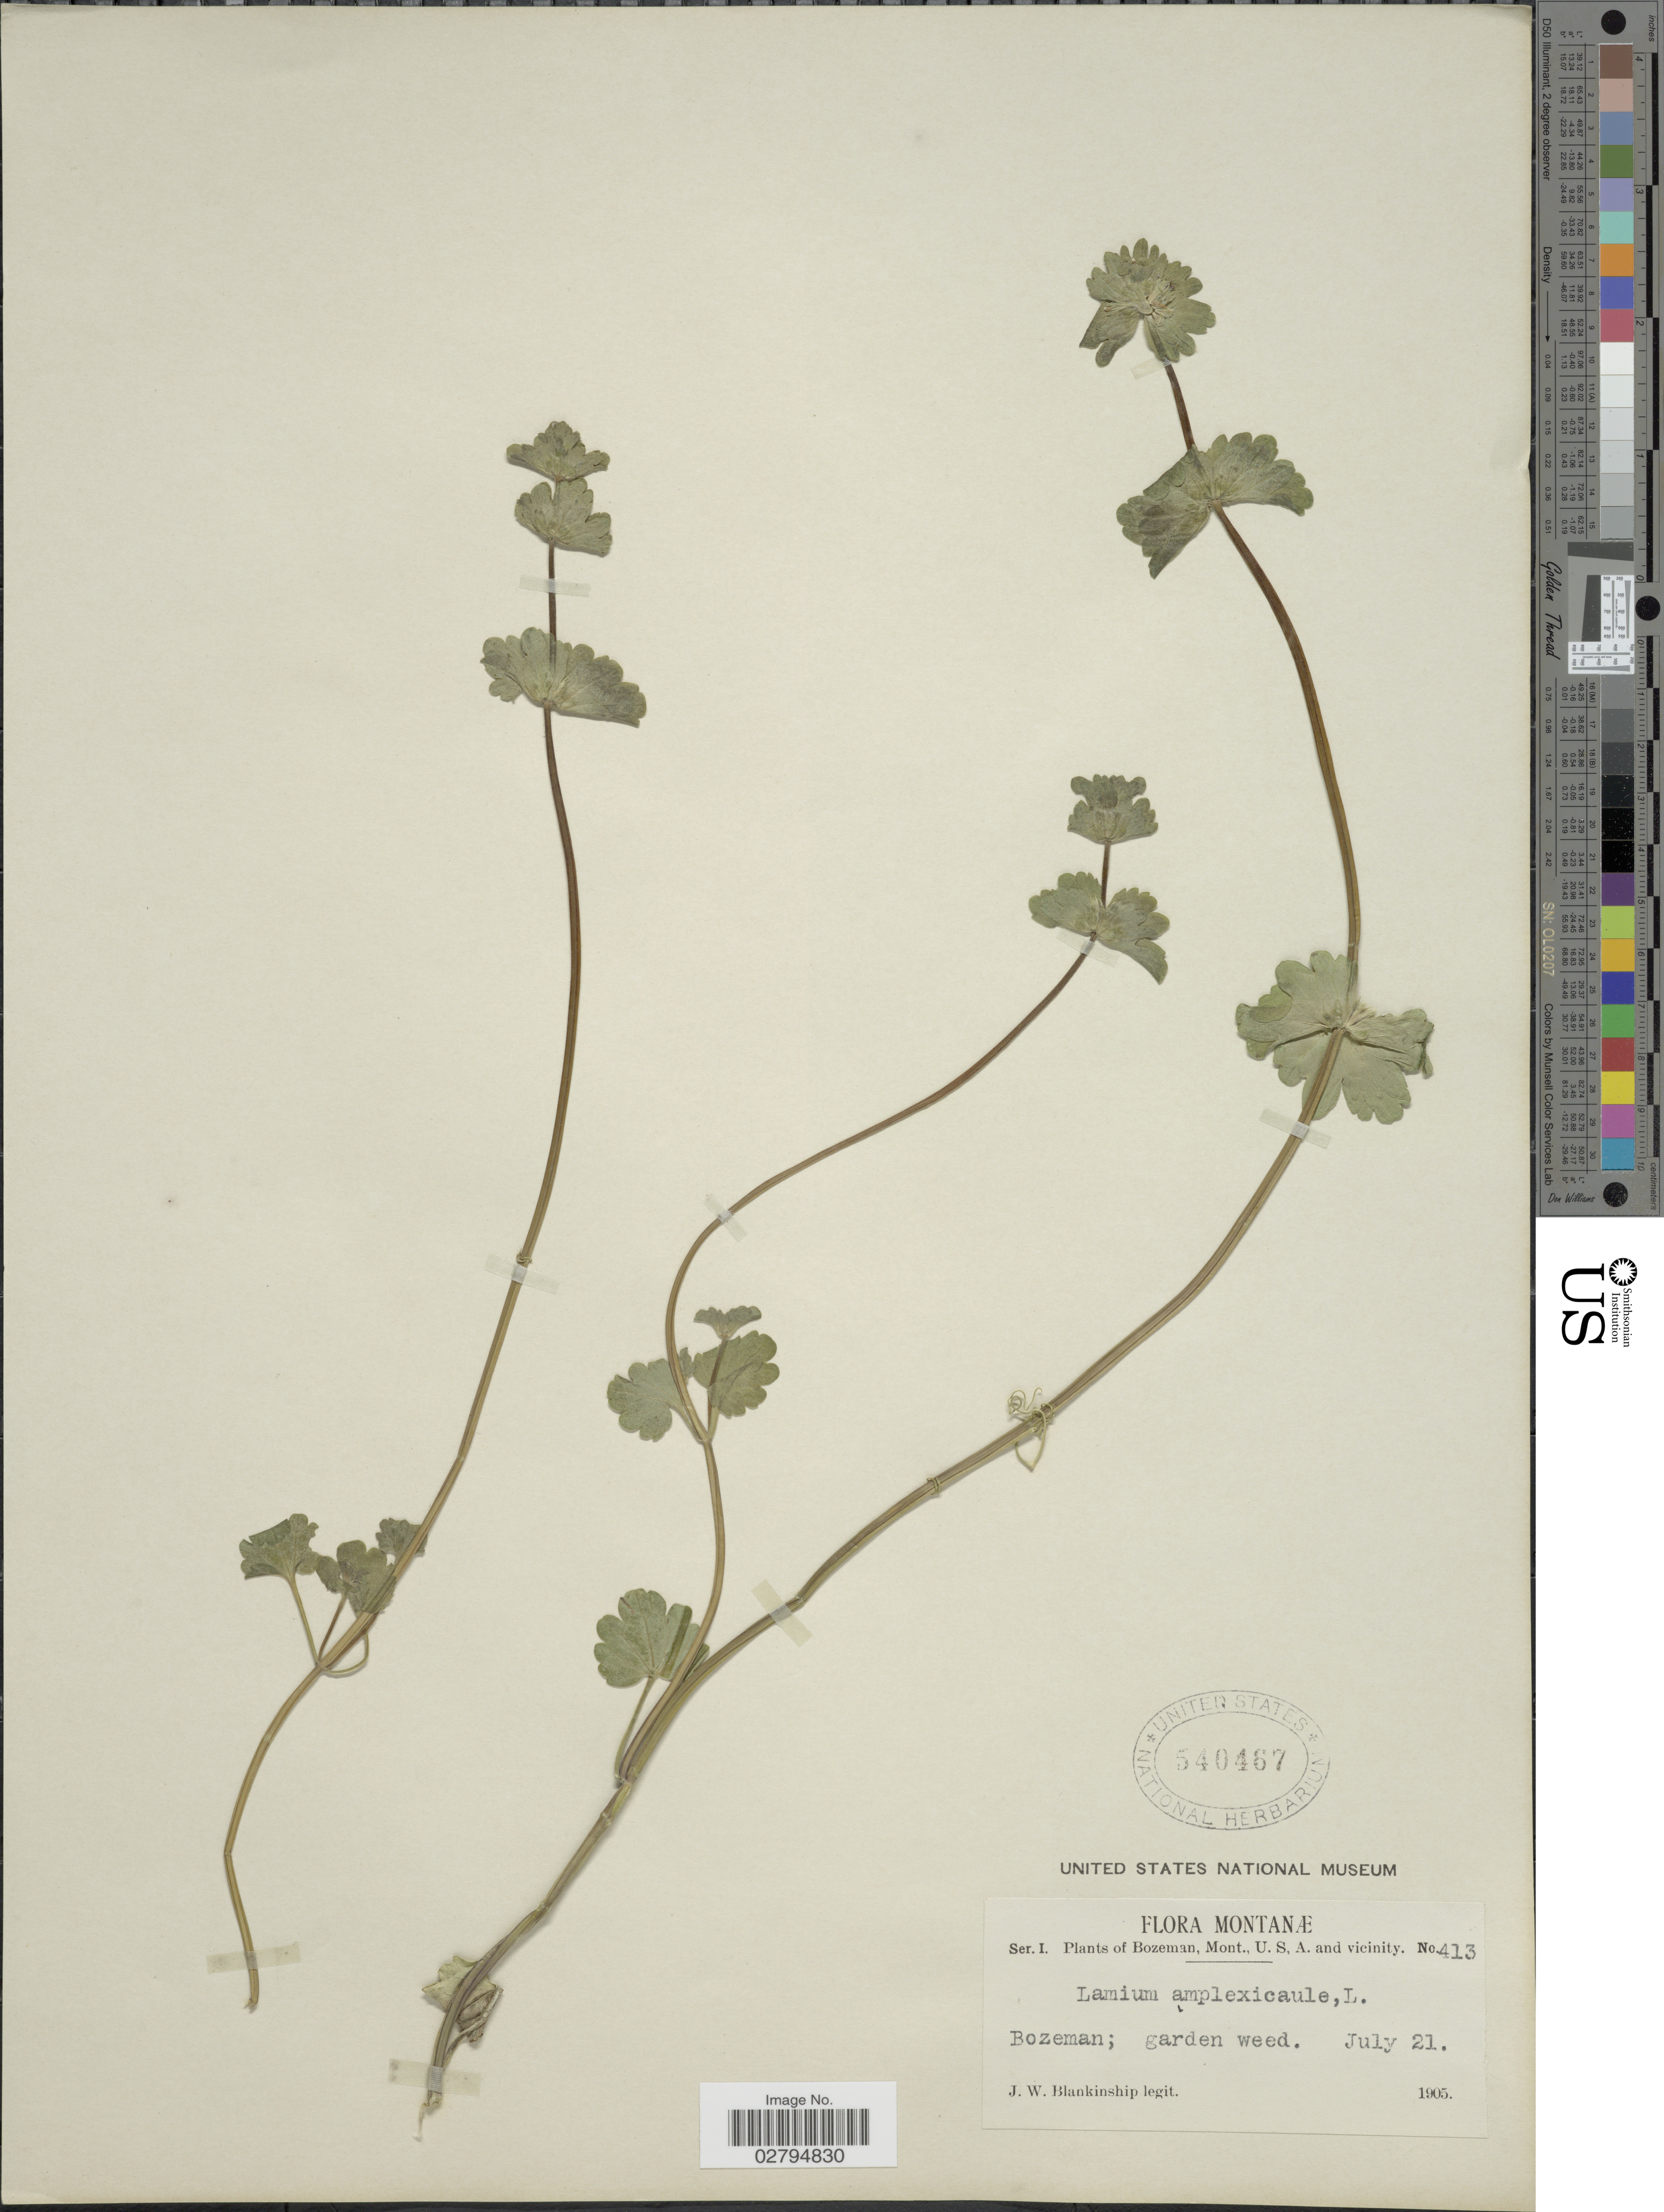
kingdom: Plantae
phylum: Tracheophyta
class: Magnoliopsida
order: Lamiales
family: Lamiaceae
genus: Lamium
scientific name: Lamium amplexicaule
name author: L.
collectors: J. W. Blankinship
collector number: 413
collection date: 1905-07-21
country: United States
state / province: Montana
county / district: Gallatin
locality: Bozeman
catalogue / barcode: US 540467